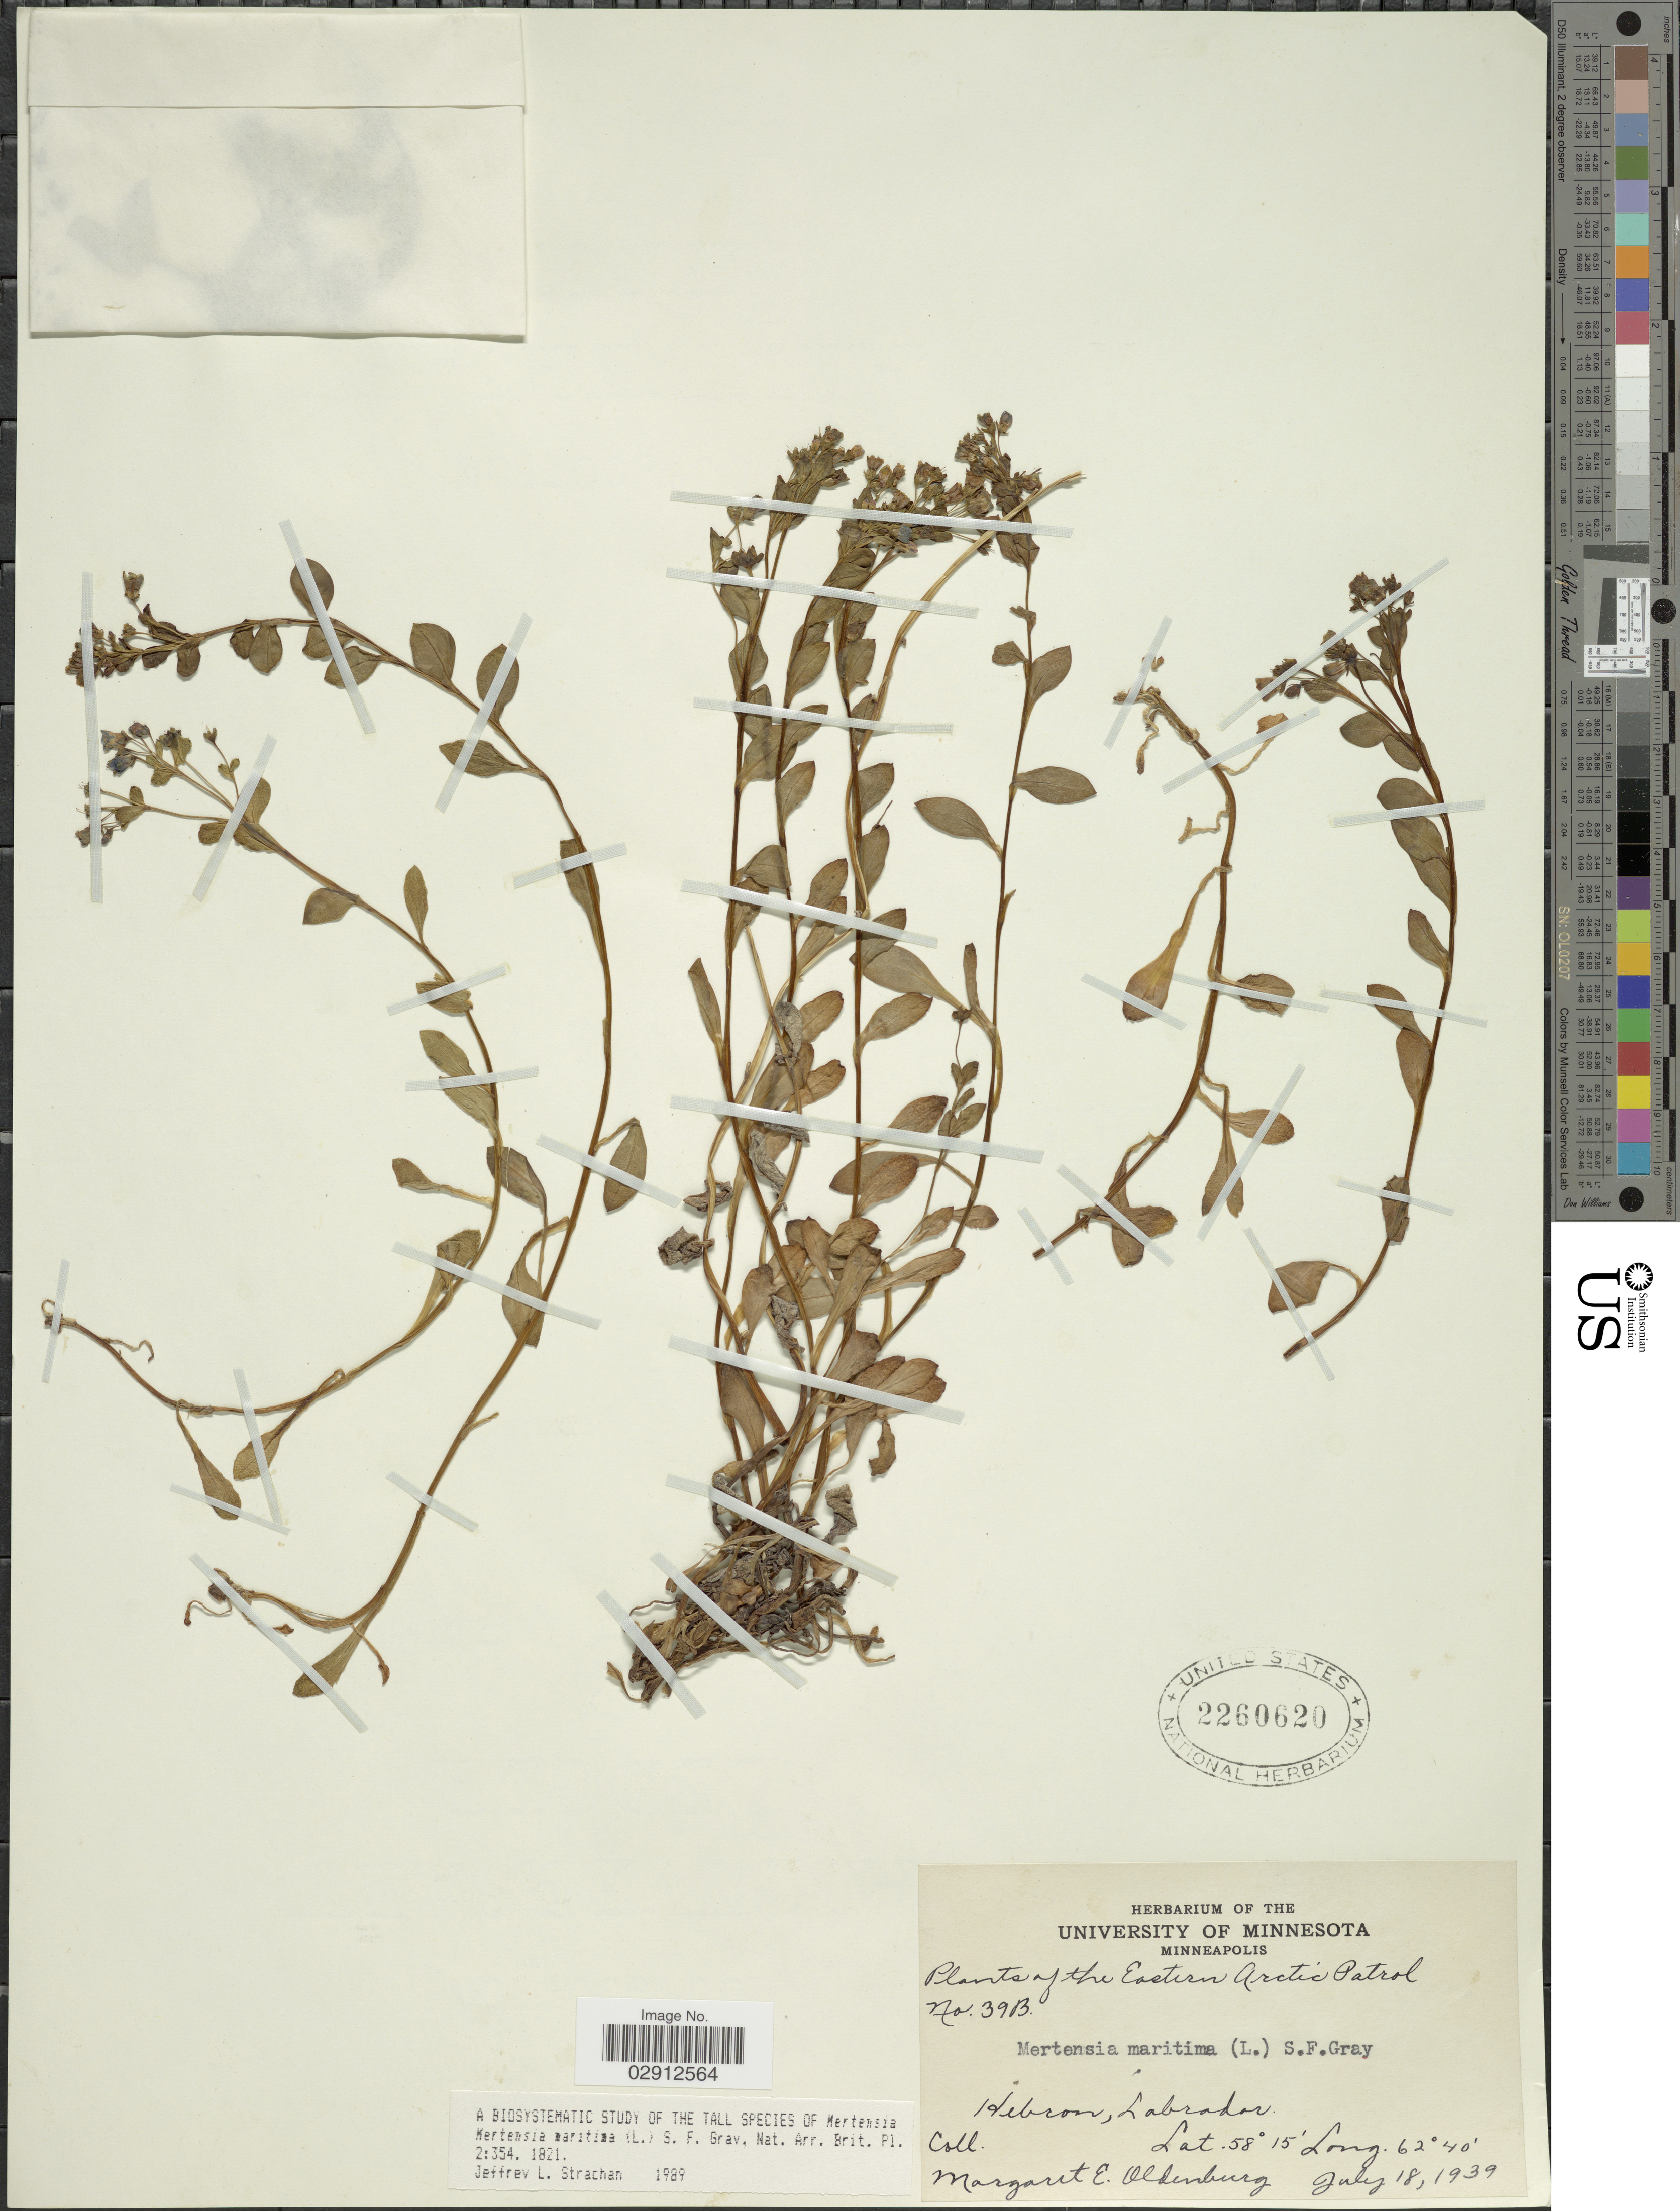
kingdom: Plantae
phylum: Tracheophyta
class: Magnoliopsida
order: Boraginales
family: Boraginaceae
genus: Mertensia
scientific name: Mertensia maritima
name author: (L.) S.F. Gray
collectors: M. Oldenburg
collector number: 39B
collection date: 1939-07-18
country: Canada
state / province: Newfoundland and Labrador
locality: Hebron, Labrador, The Eastern Arctic Patrol.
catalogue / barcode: US 2260620